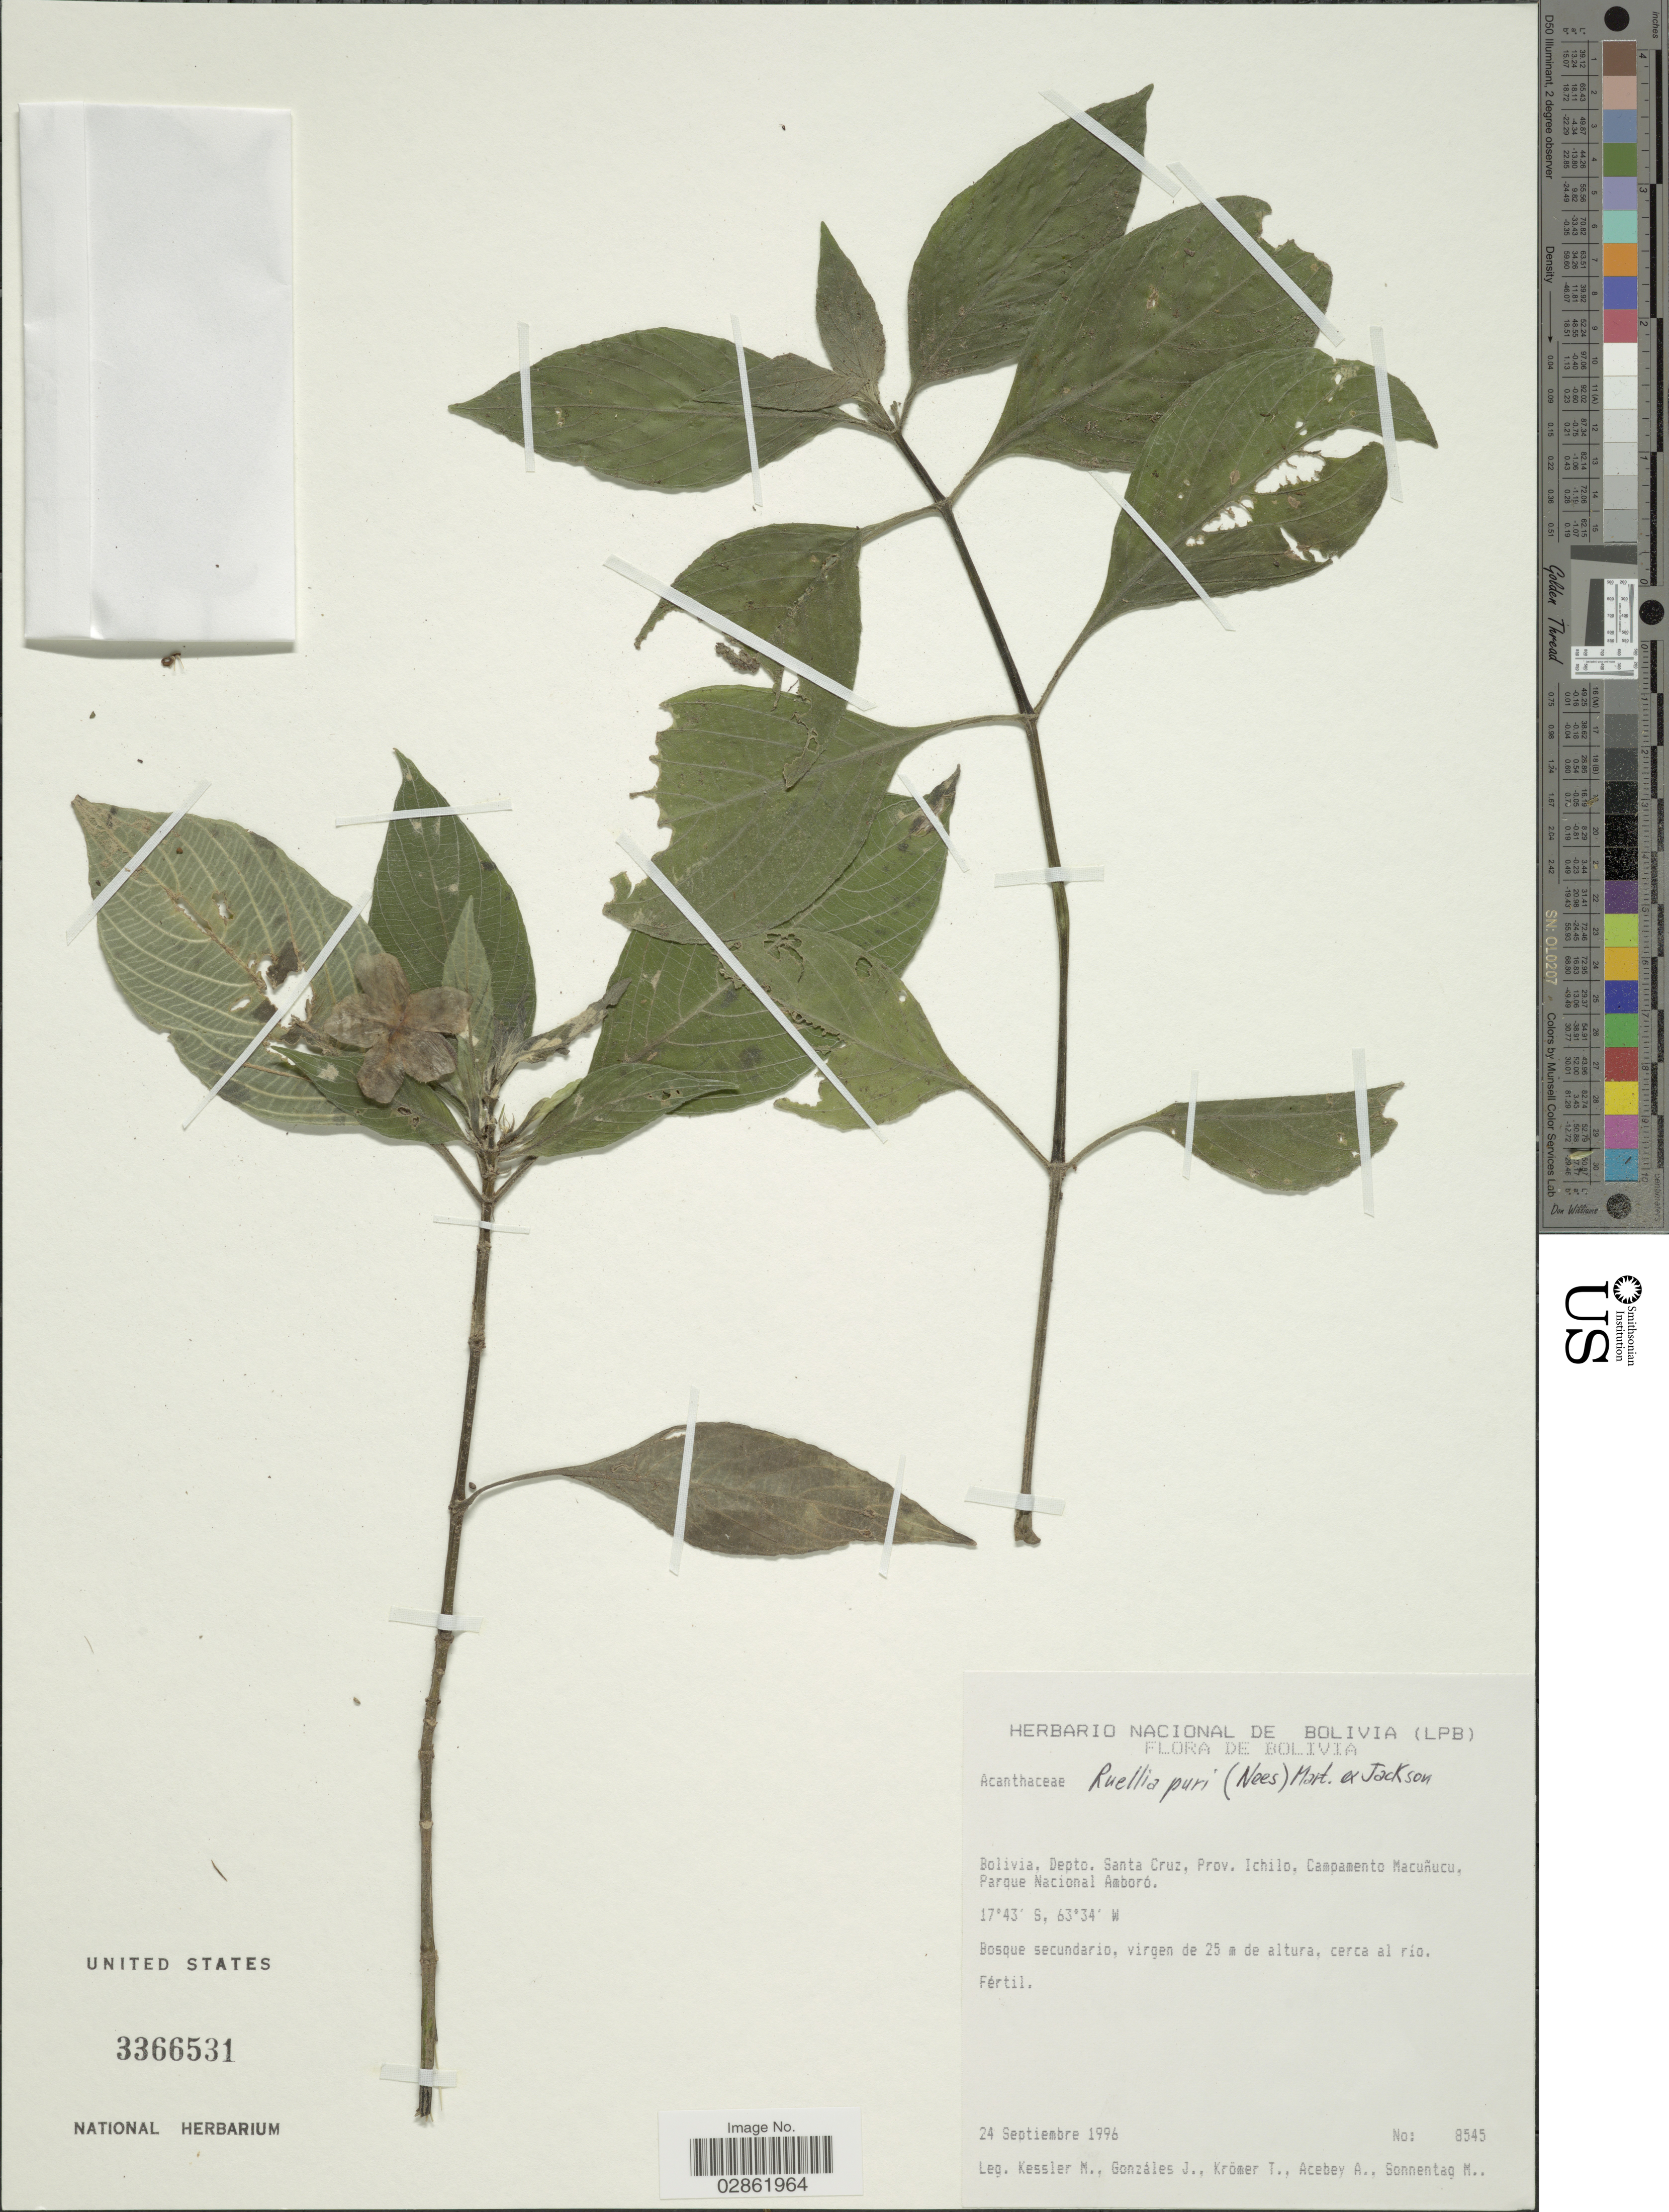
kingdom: Plantae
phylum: Tracheophyta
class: Magnoliopsida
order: Lamiales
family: Acanthaceae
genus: Ruellia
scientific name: Ruellia puri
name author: Mart. ex Nees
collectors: M. Kessler, J. Gonzales, T. Krömer, A. Acebey & M. Sonnentag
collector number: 8545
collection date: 1996-09-24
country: Bolivia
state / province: Santa Cruz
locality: Depto. Santa Cruz, Prov. Ichilo, Campamento Macuñucu, Parque Nacional Amboró.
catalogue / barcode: US 3366531